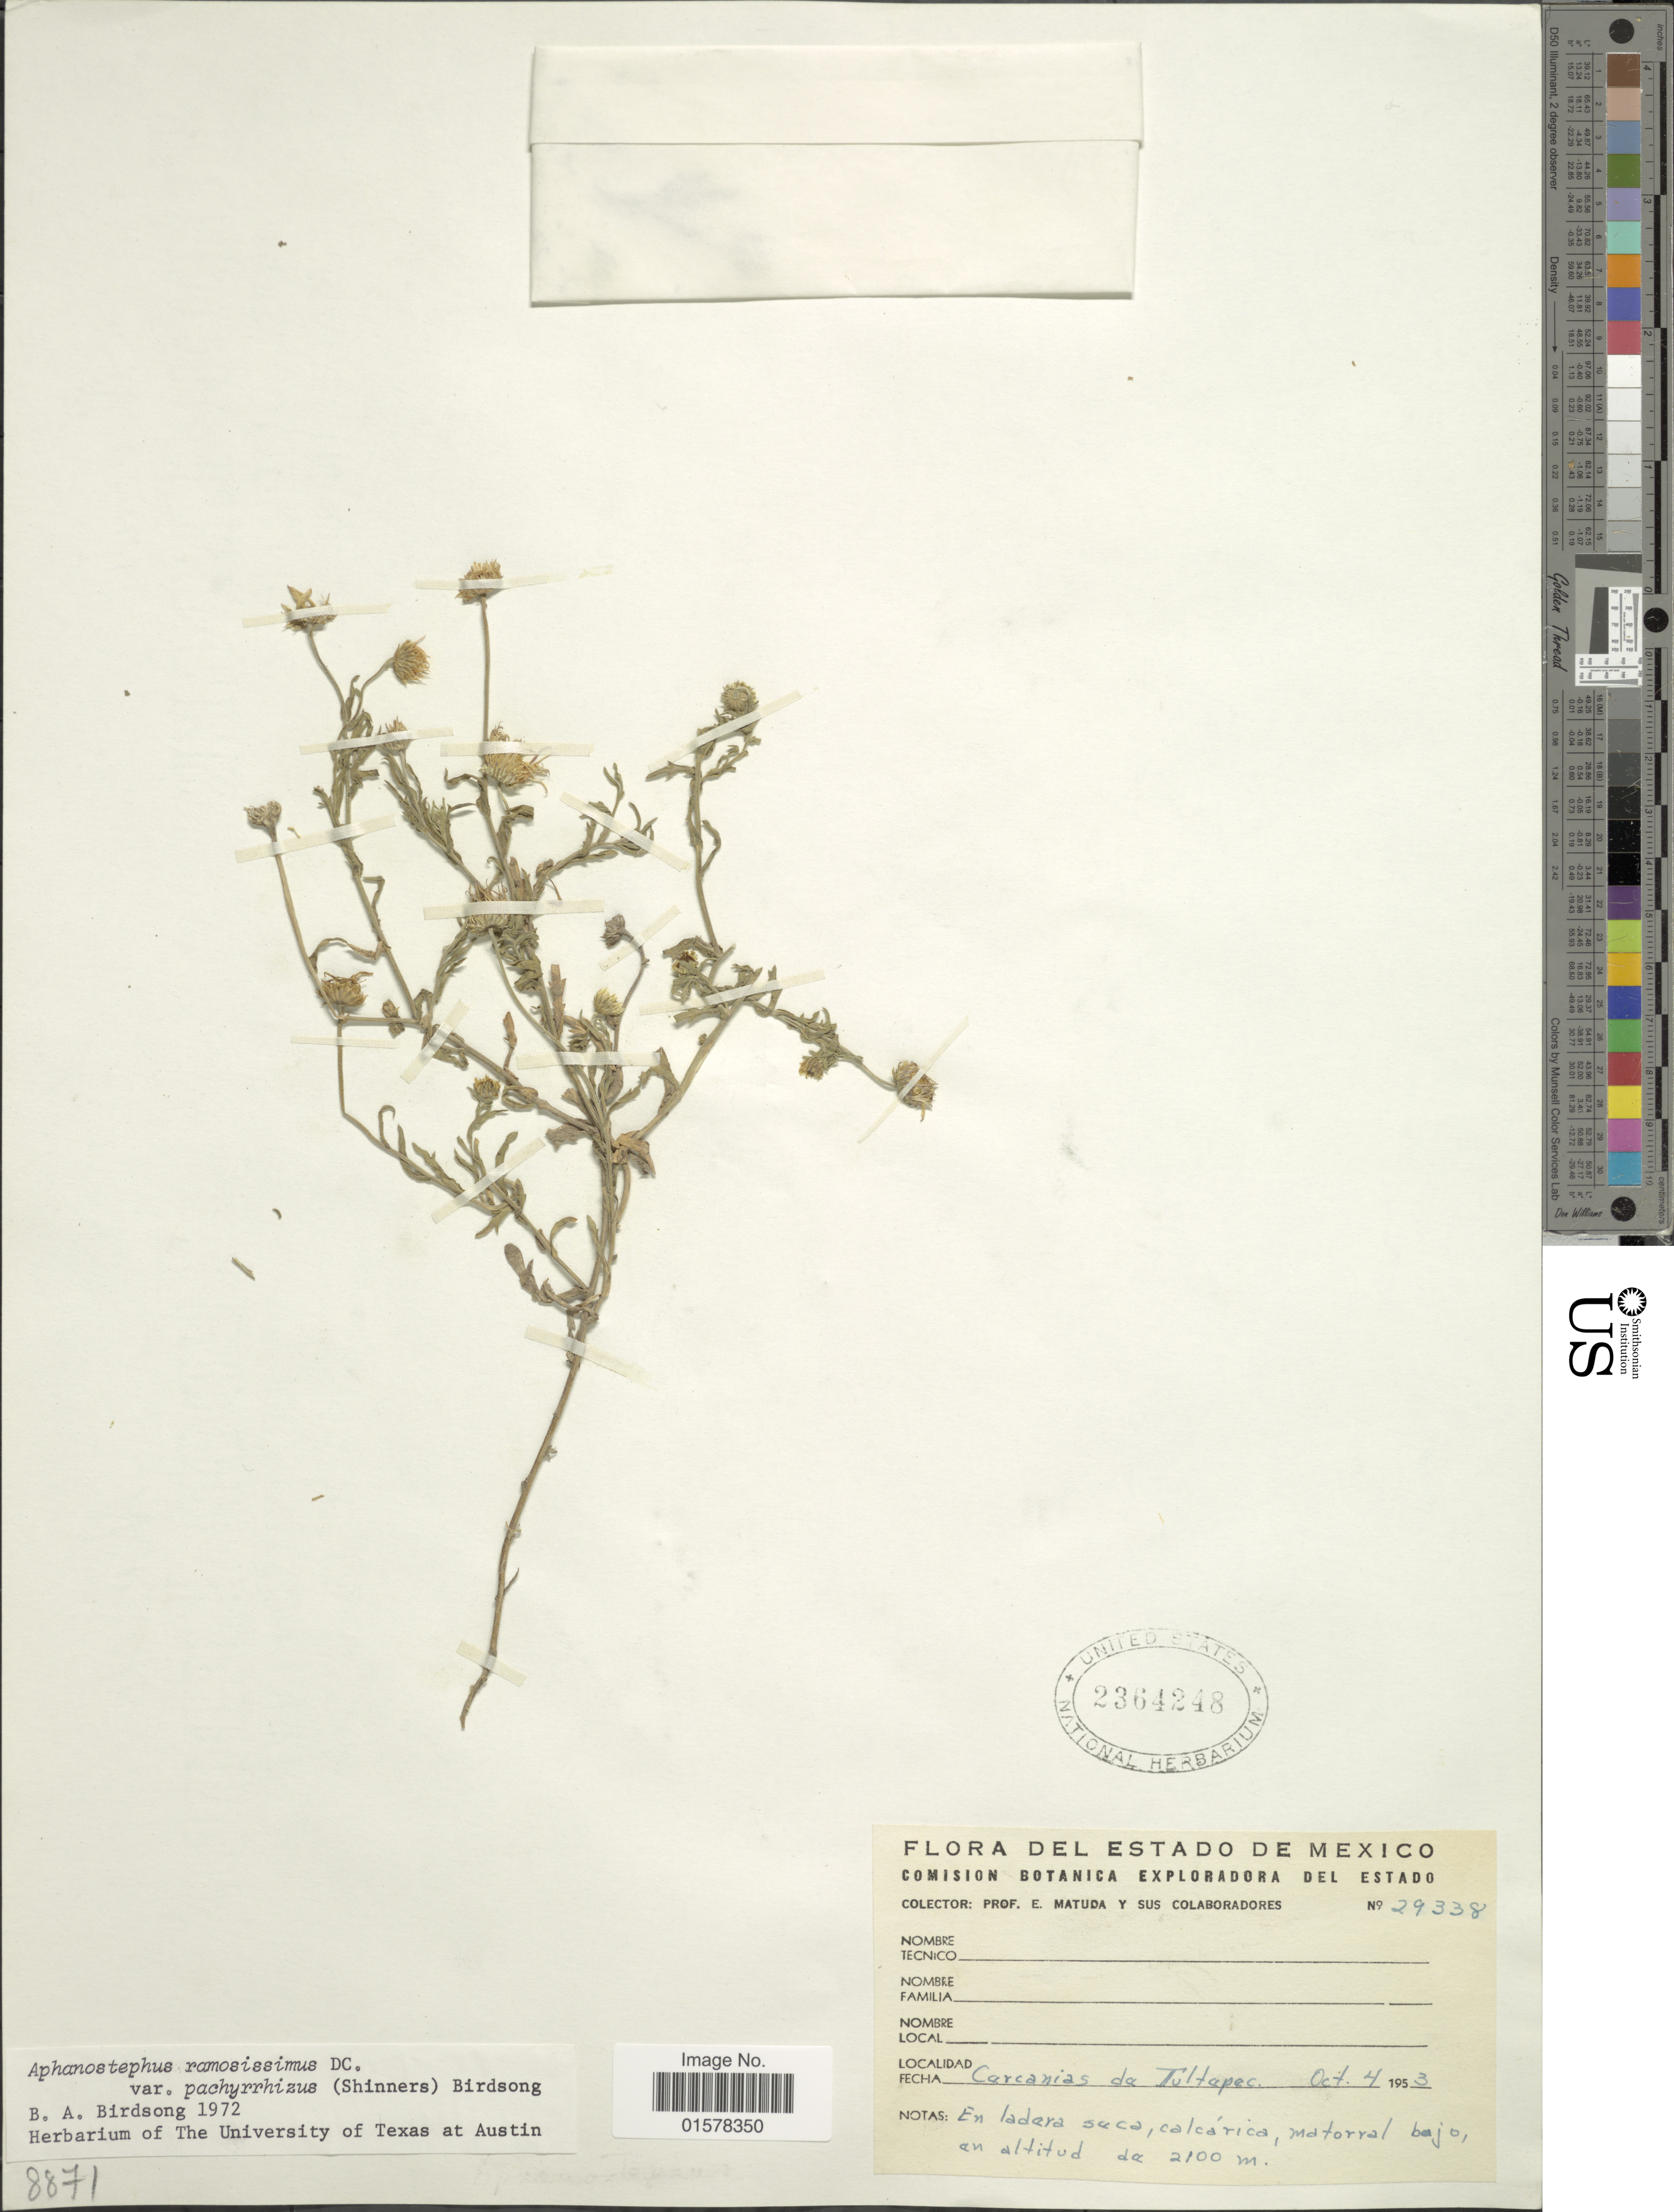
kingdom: Plantae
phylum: Tracheophyta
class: Magnoliopsida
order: Asterales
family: Asteraceae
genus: Aphanostephus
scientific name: Aphanostephus ramosissimus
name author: DC.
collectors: E. Matuda & et al.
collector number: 29338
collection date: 1953-10-04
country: Mexico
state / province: México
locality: Estado de México. Cercanias da Tultepec.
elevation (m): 2100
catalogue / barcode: US 2364248